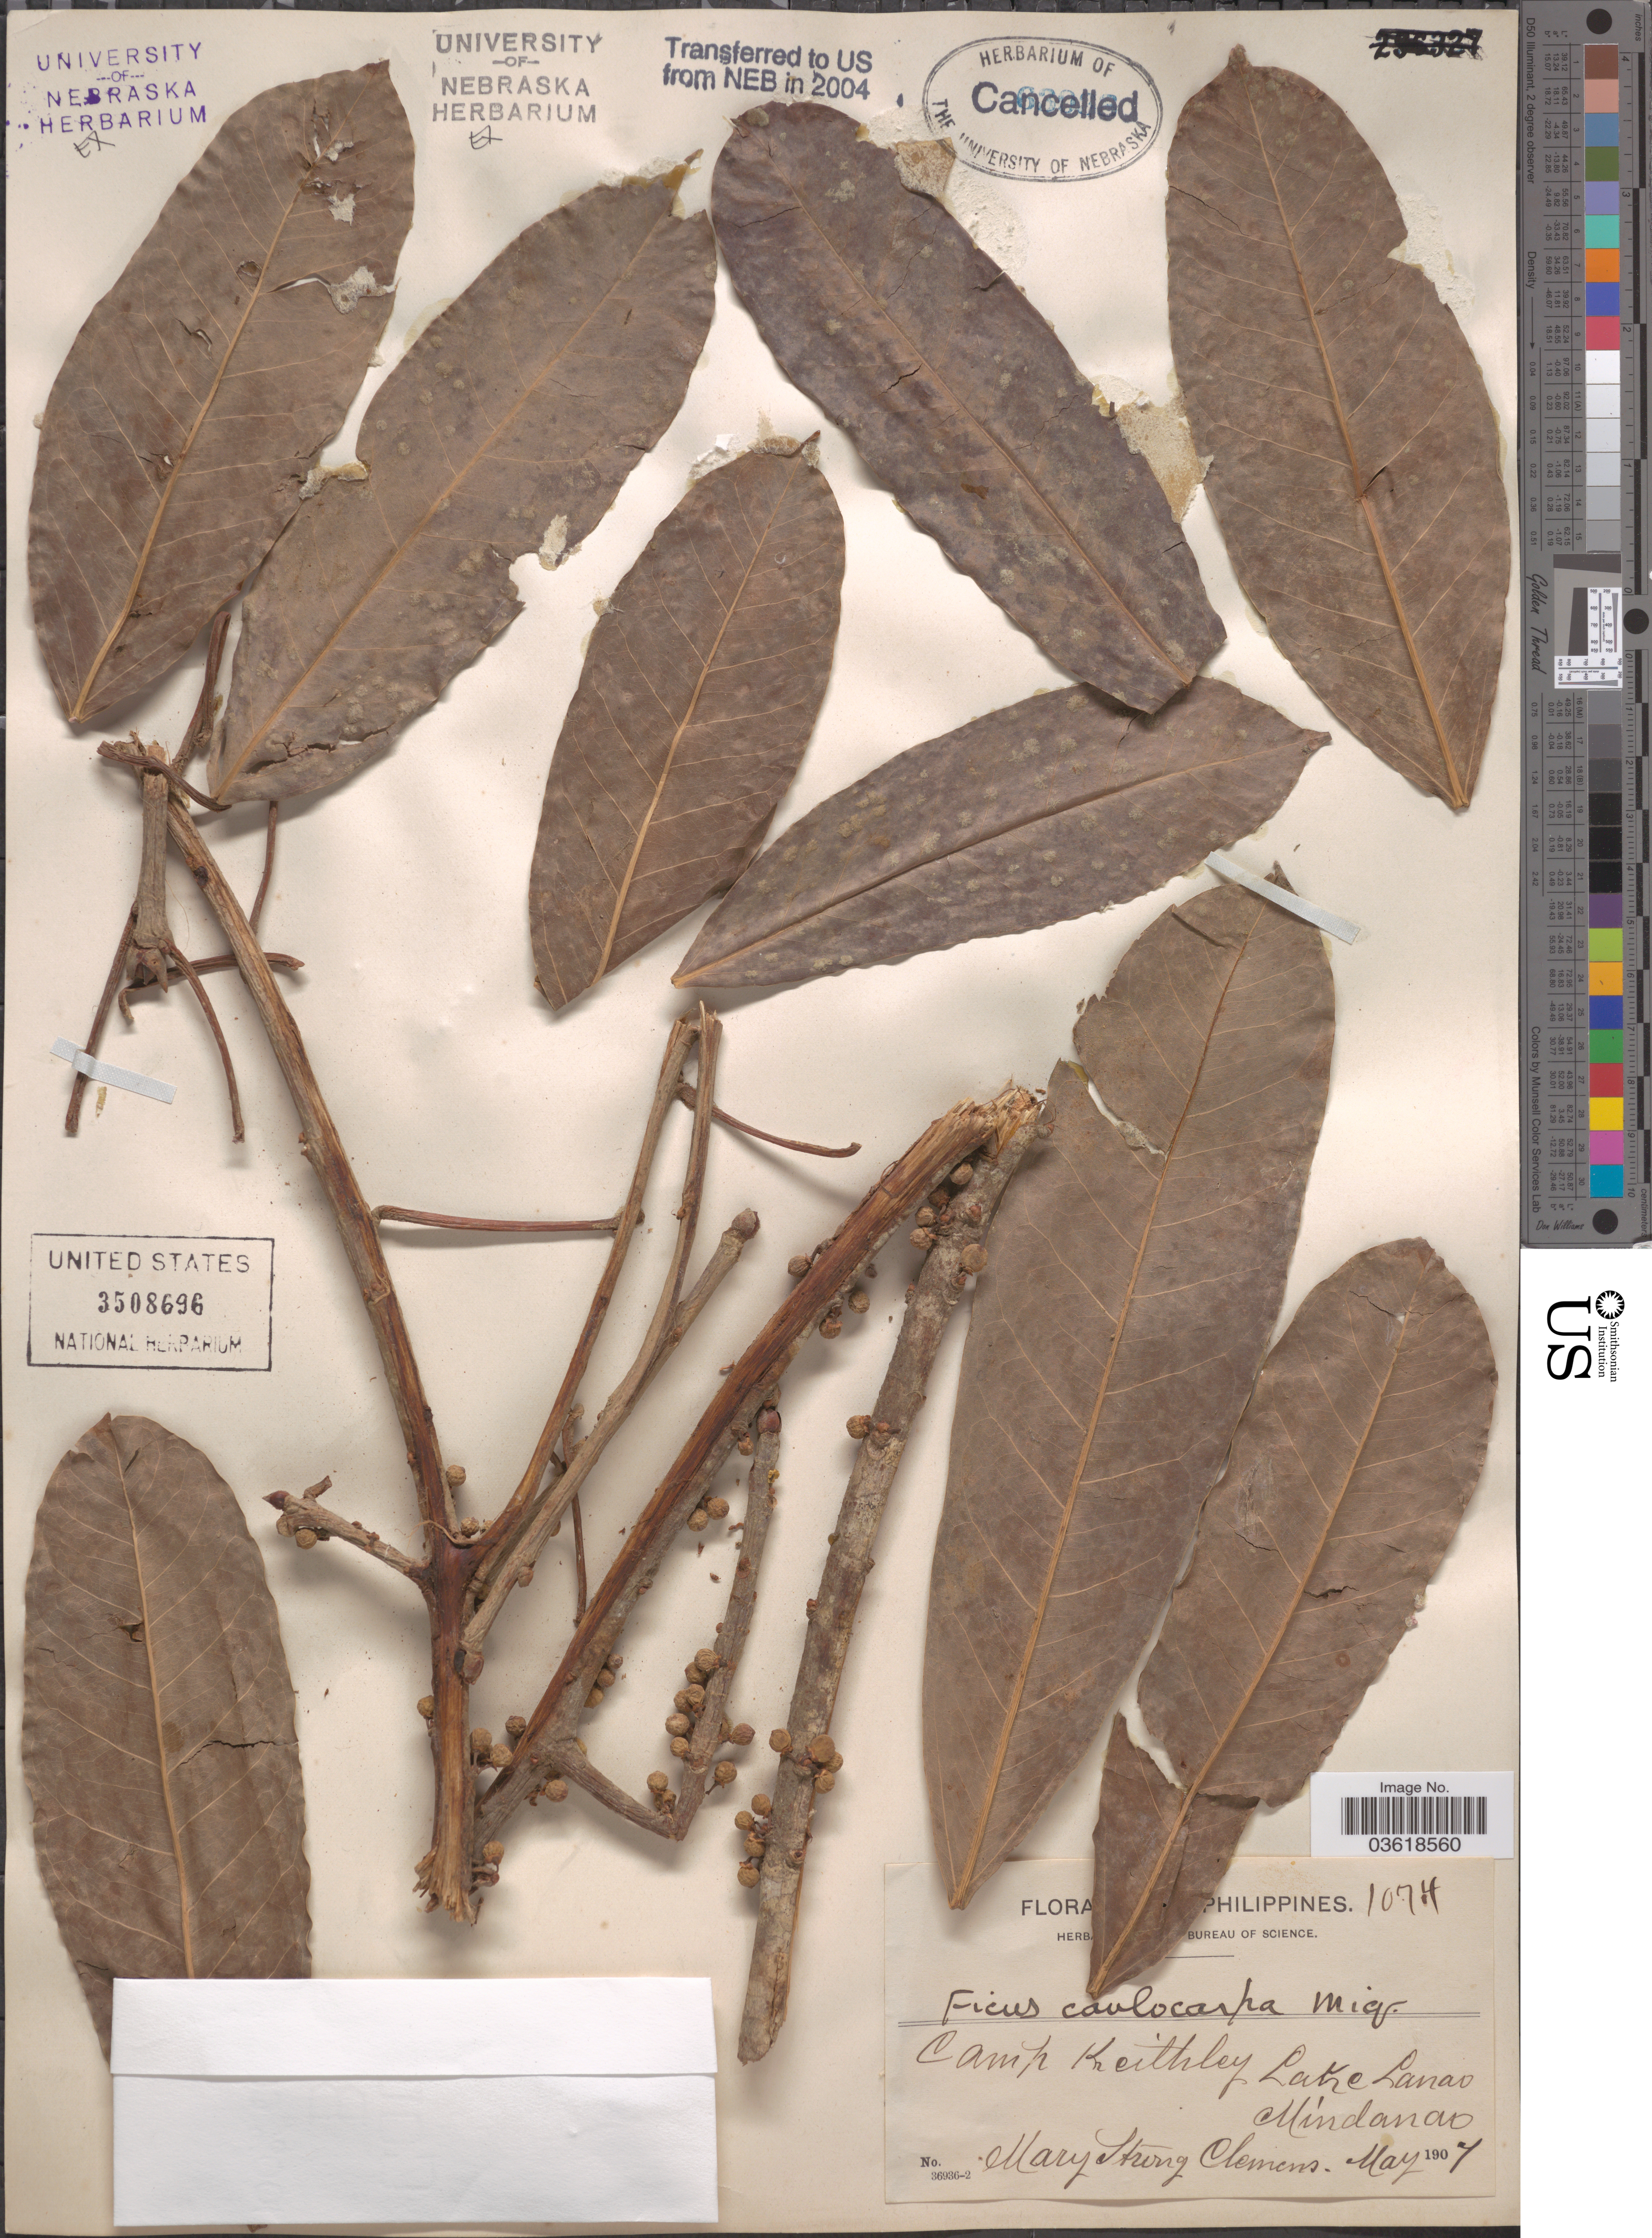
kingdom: Plantae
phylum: Tracheophyta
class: Magnoliopsida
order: Rosales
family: Moraceae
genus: Ficus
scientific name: Ficus caulocarpa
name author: (Miq.) Miq.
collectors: M. S. Clemens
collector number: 1074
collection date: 1907-05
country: Philippines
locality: Camp Keithley. Lake Lanao. Mindanao.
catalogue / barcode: US 3508696